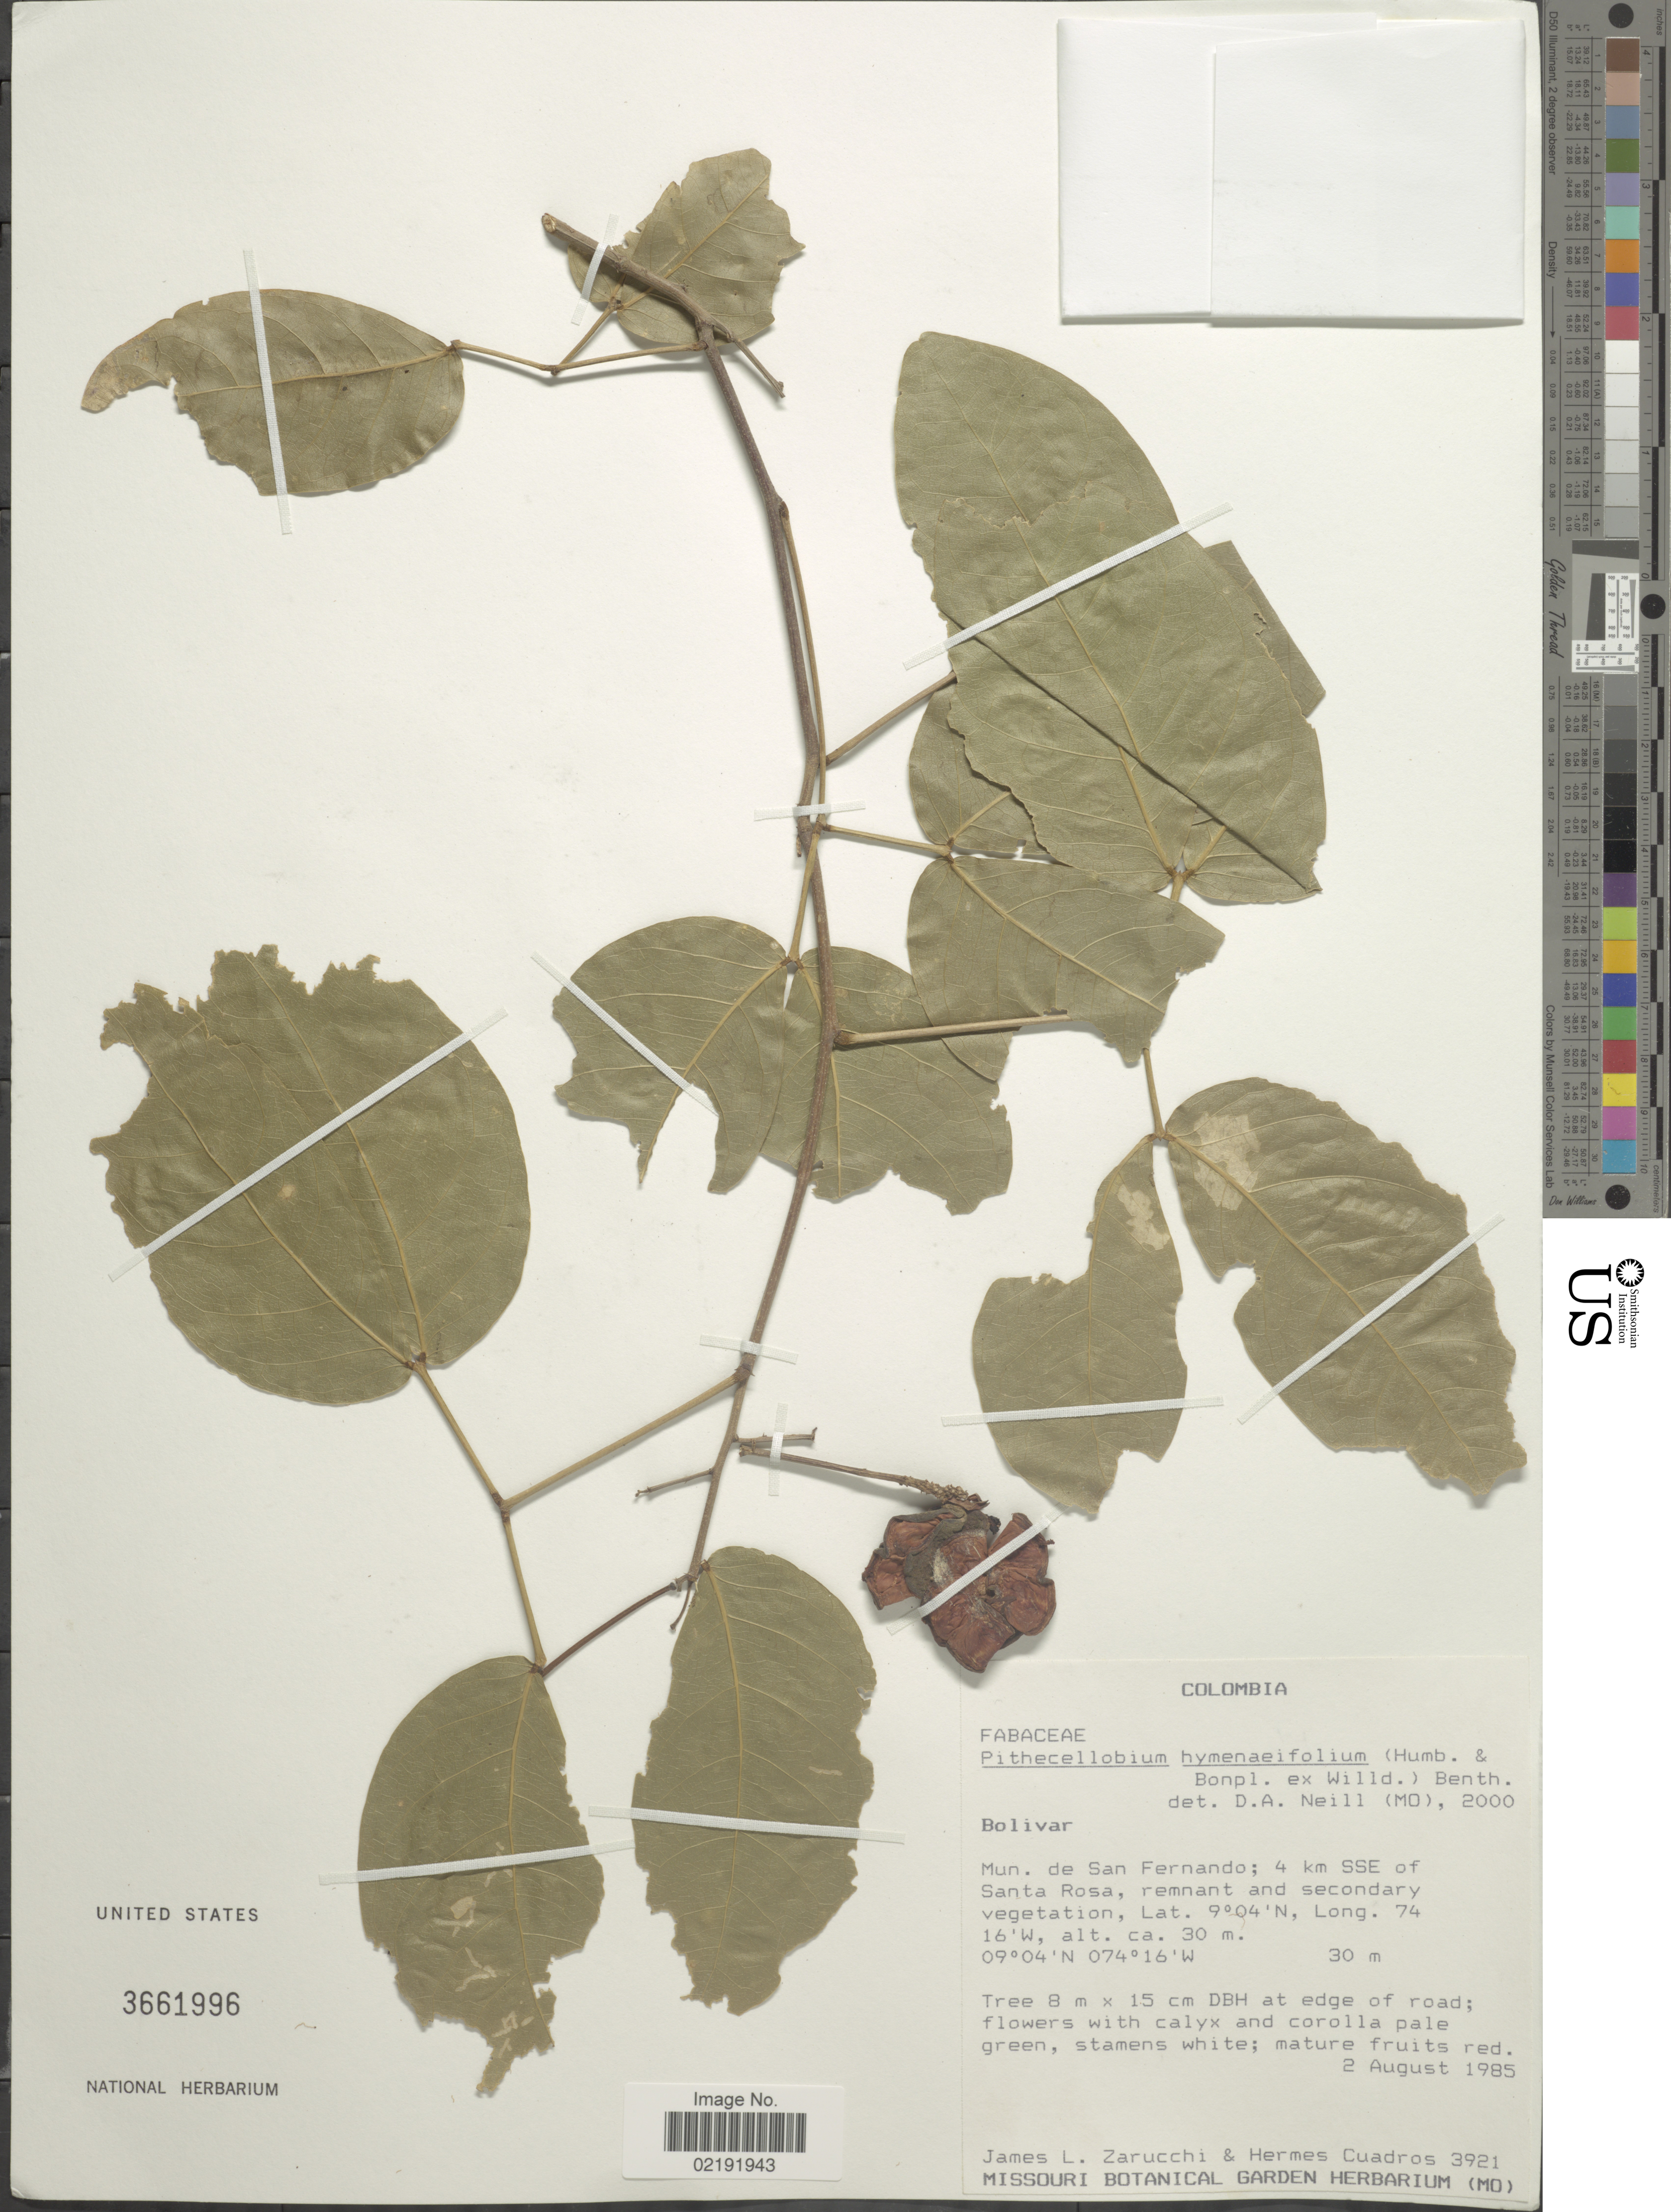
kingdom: Plantae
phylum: Tracheophyta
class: Magnoliopsida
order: Fabales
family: Fabaceae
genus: Pithecellobium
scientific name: Pithecellobium hymenaeifolium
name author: (Humb. & Bonpl. ex Willd.) Benth.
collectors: J. L. Zarucchi & H. Cuadros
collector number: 3921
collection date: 1985-08-02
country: Colombia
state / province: Bolívar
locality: Bolivar. Mun. de San Fernando; 4 km SSE of Santa Rosa, remnant and secondary vegetation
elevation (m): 30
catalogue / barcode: US 3661996